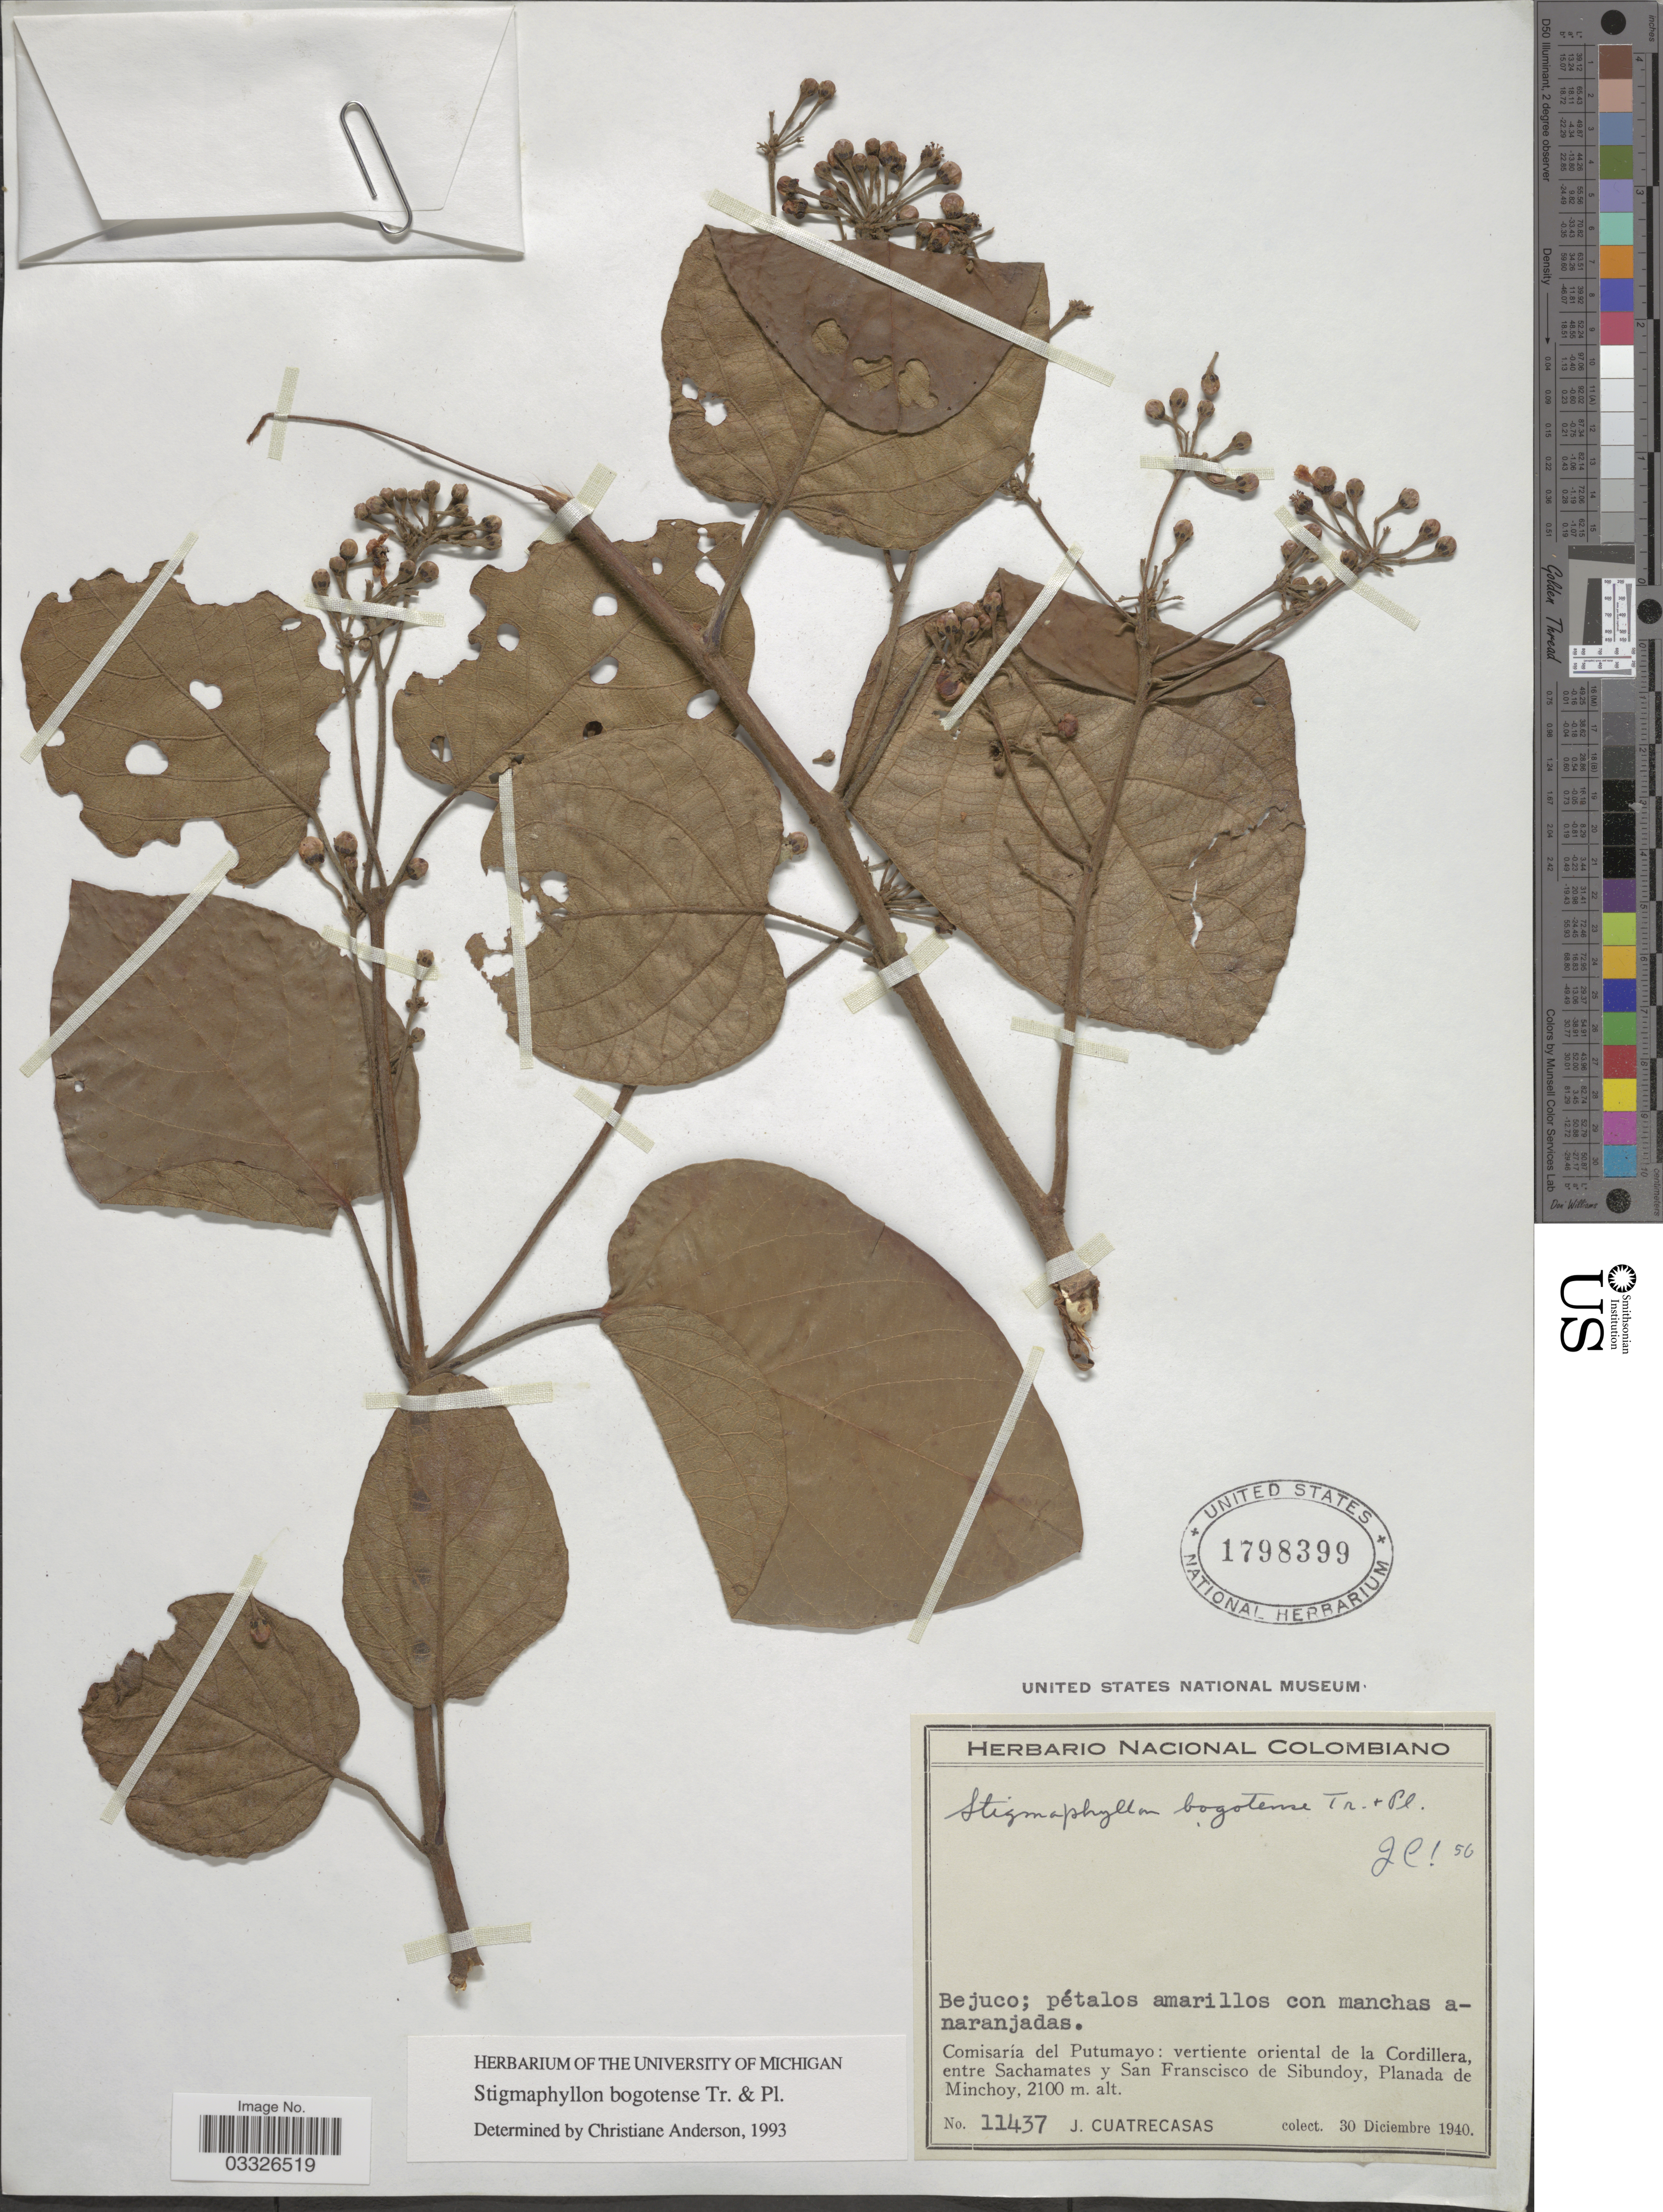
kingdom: Plantae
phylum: Tracheophyta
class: Magnoliopsida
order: Malpighiales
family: Malpighiaceae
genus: Stigmaphyllon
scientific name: Stigmaphyllon bogotense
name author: Triana & Planch.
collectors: J. Cuatrecasas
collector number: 11437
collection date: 1940-12-30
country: Colombia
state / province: Putumayo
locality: Comisaría del Putumayo: vertiente oriental de la Cordillera, entre Sachamates y San Franscisco de Sibundoy, Planada de Minchoy.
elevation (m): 2100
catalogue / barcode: US 1798399